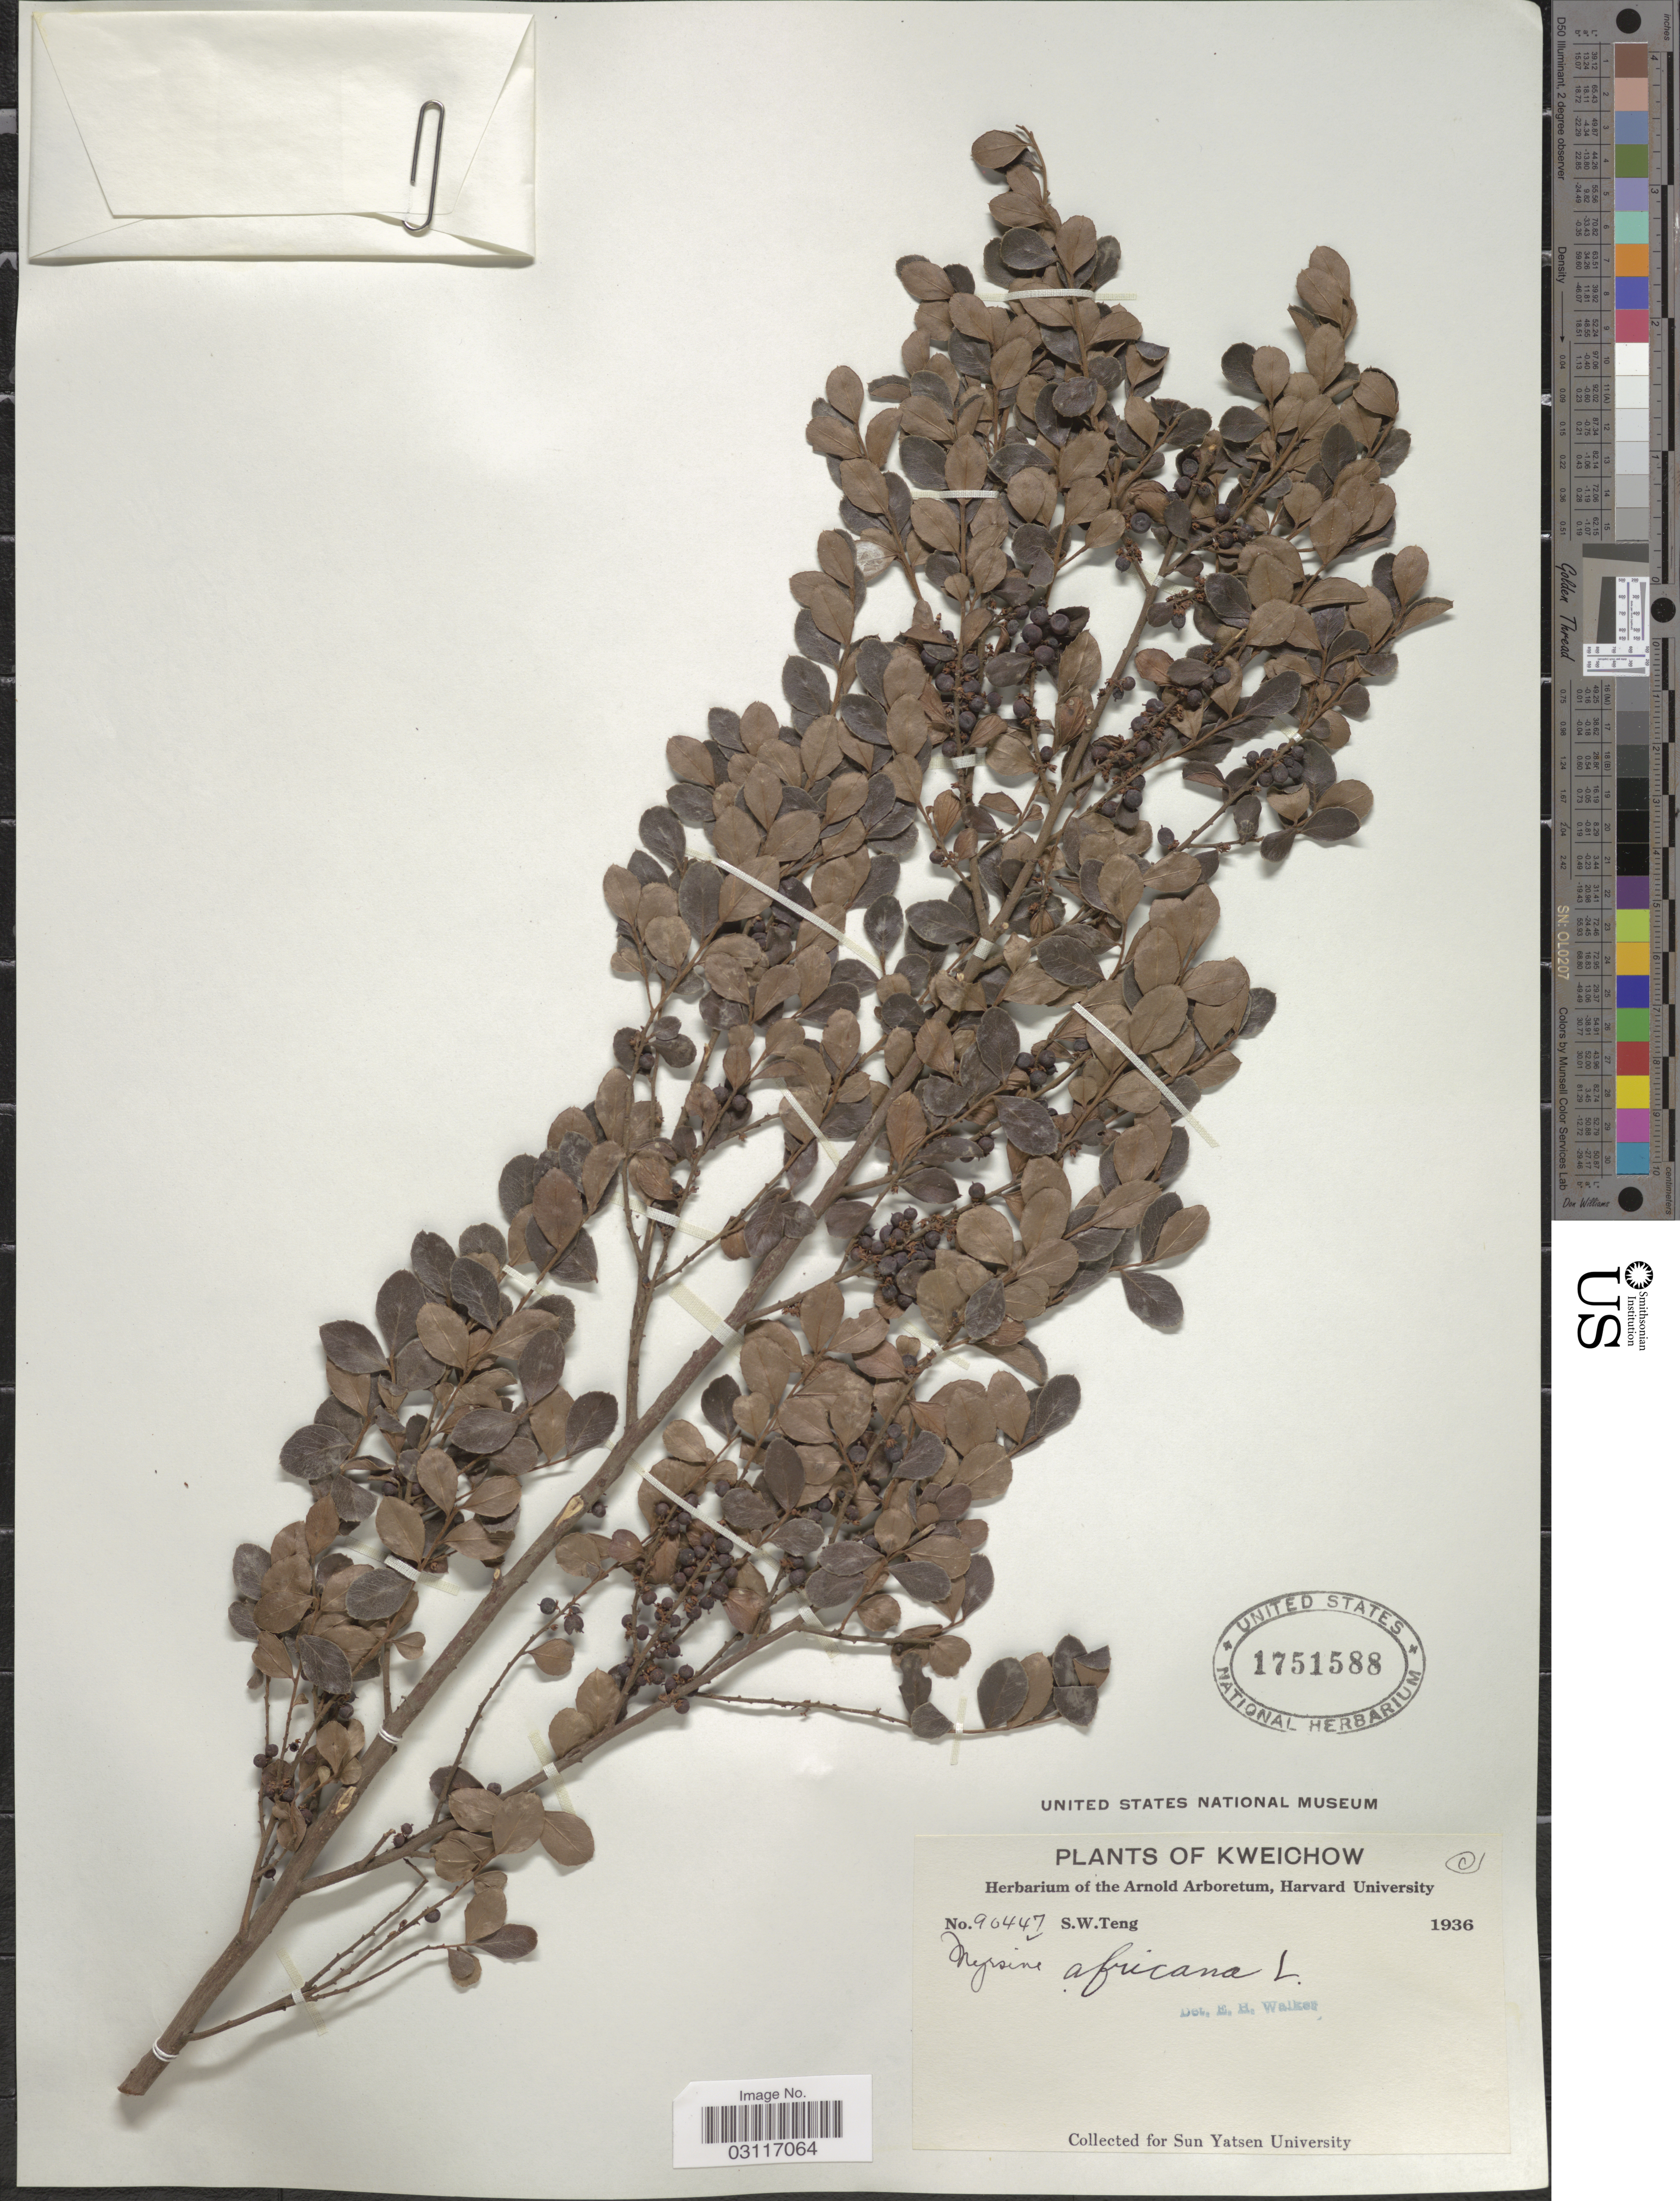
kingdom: Plantae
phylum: Tracheophyta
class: Magnoliopsida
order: Ericales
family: Primulaceae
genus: Myrsine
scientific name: Myrsine africana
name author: L.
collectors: S. Teng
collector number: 90447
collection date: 1936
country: China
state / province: Guizhou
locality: Kweichow.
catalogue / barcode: US 1751588